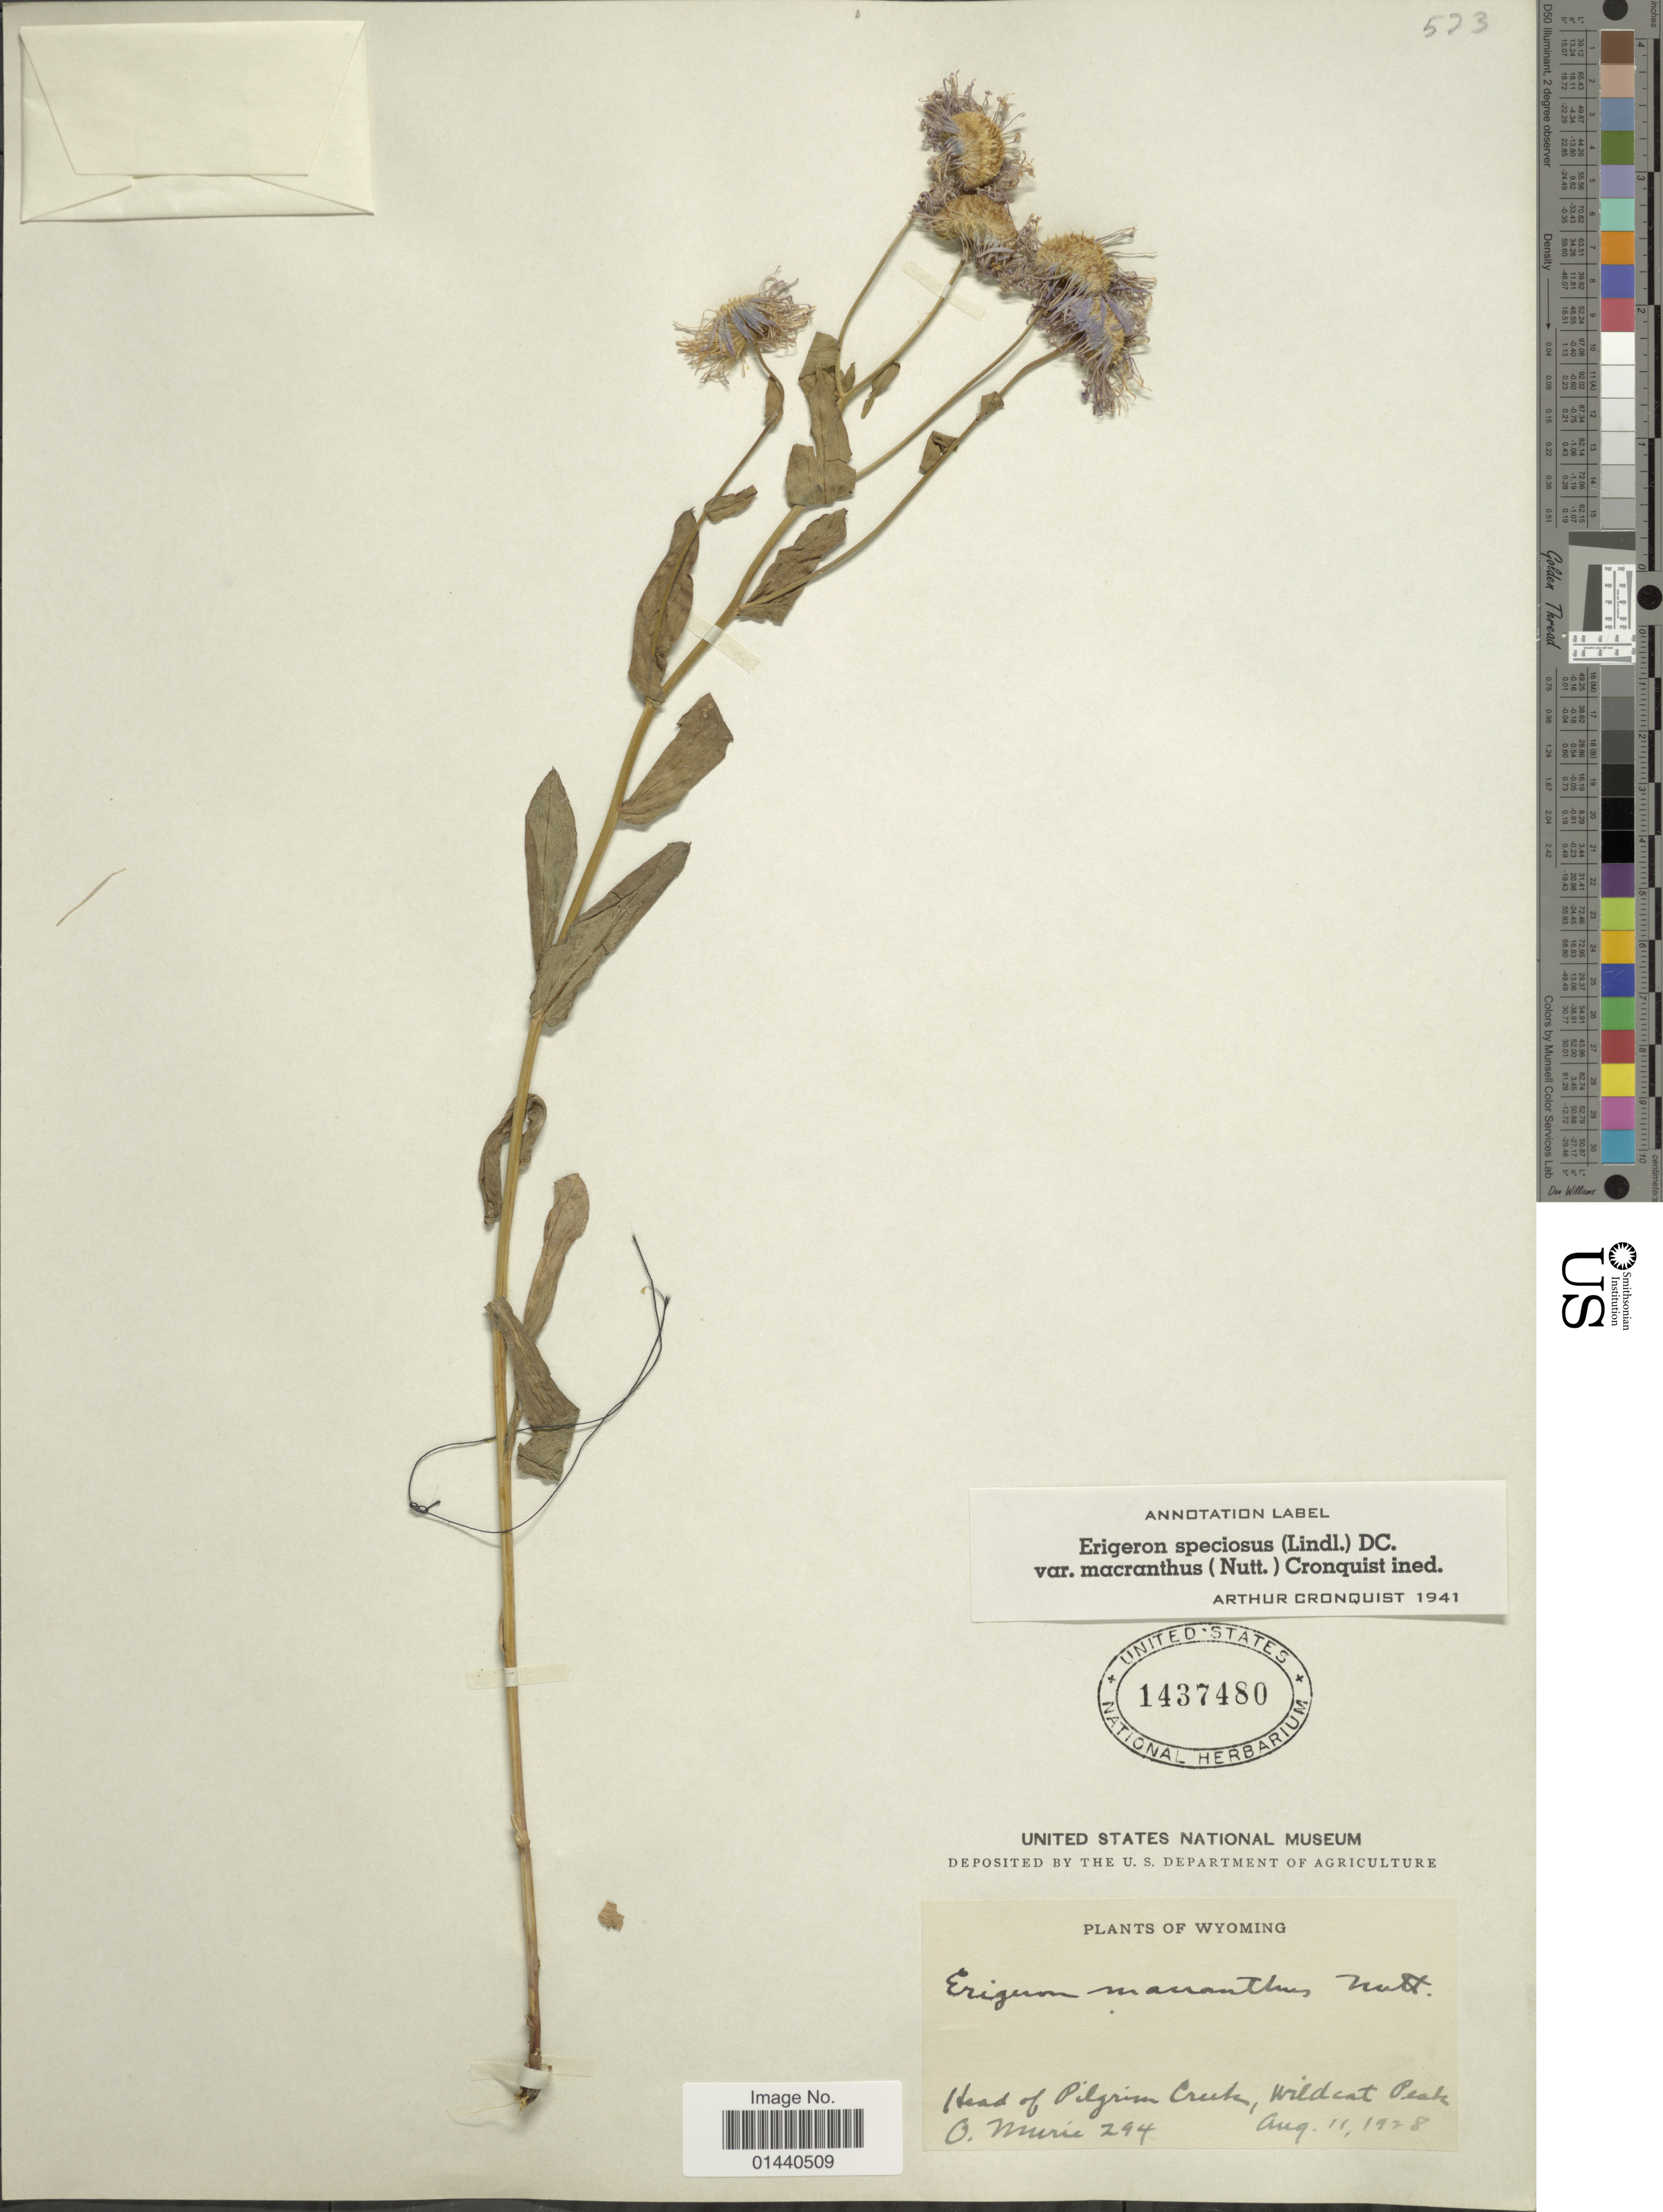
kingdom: Plantae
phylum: Tracheophyta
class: Magnoliopsida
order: Asterales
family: Asteraceae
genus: Erigeron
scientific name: Erigeron speciosus var. macranthus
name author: (Nutt.) Cronq.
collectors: O. Murie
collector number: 294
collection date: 1928-08-11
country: United States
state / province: Wyoming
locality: Head of Pilgrim Creek, Wildcat Peak.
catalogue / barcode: US 1437480